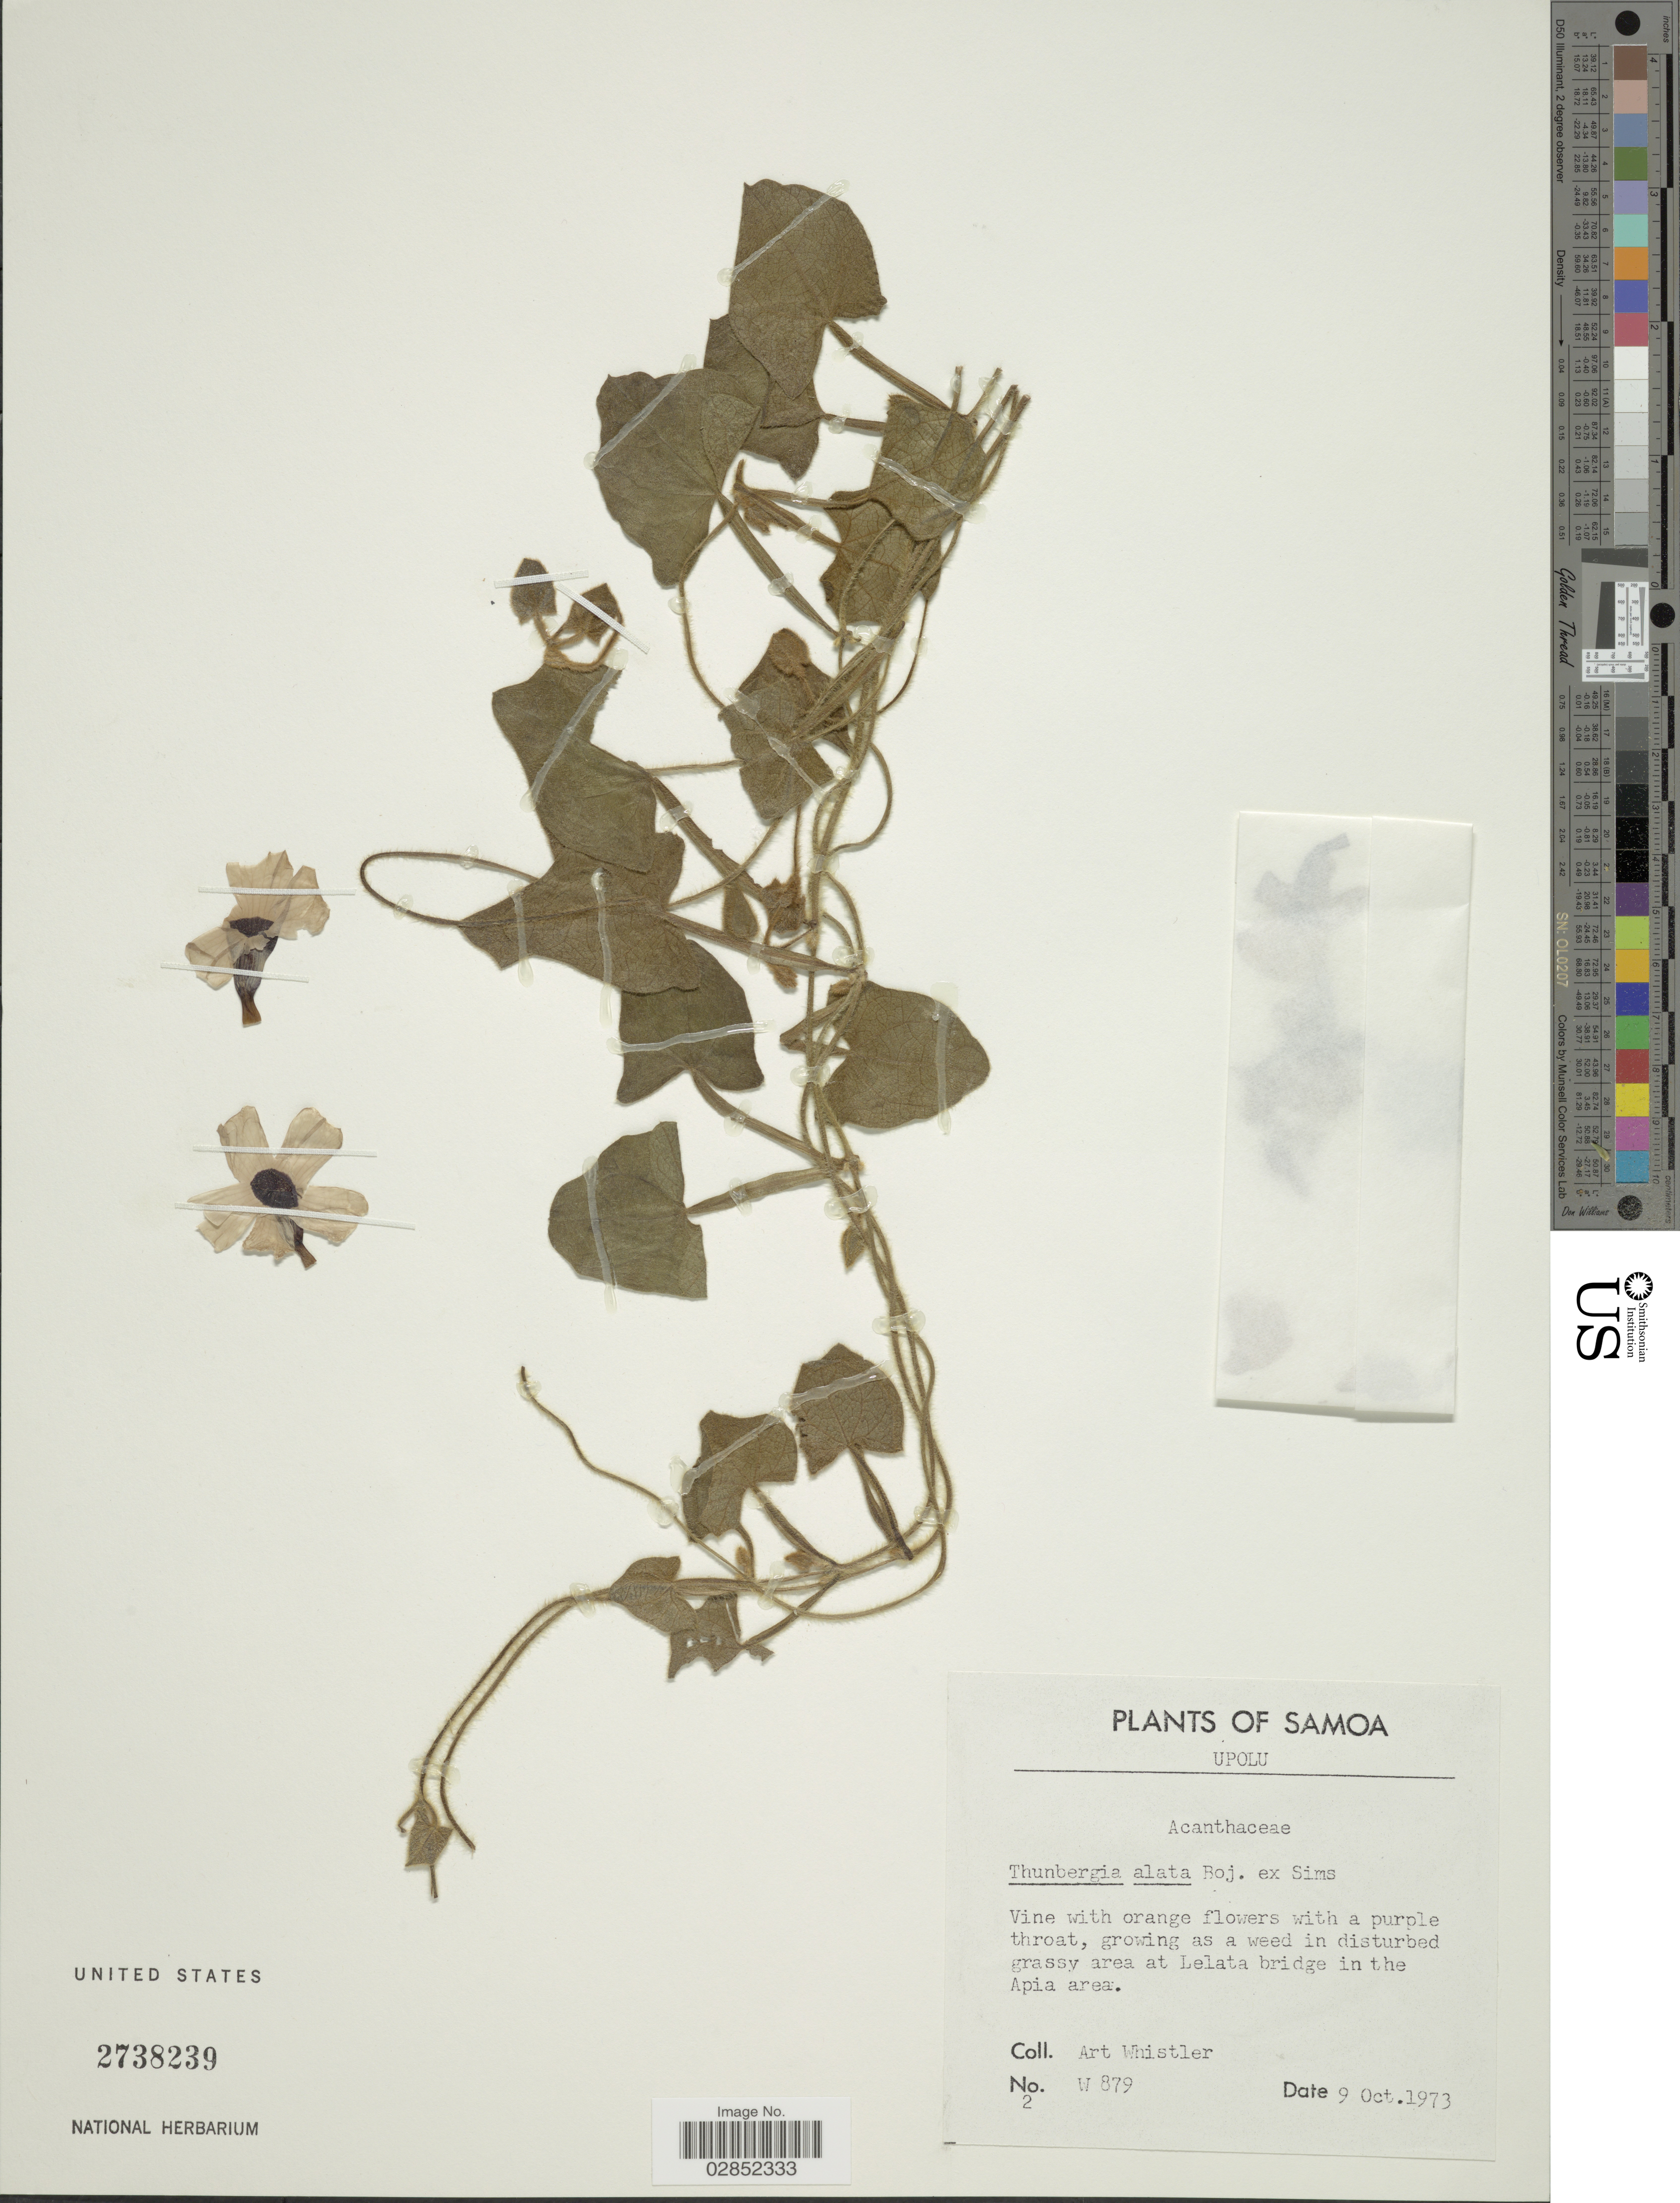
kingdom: Plantae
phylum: Tracheophyta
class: Magnoliopsida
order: Lamiales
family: Acanthaceae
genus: Thunbergia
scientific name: Thunbergia alata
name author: Bojer ex Sims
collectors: A. Whistler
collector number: W 879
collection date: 1973-10-09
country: Samoa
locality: Samoa, Upolu, at Lelata bridge in the Apia area.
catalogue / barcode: US 2738239